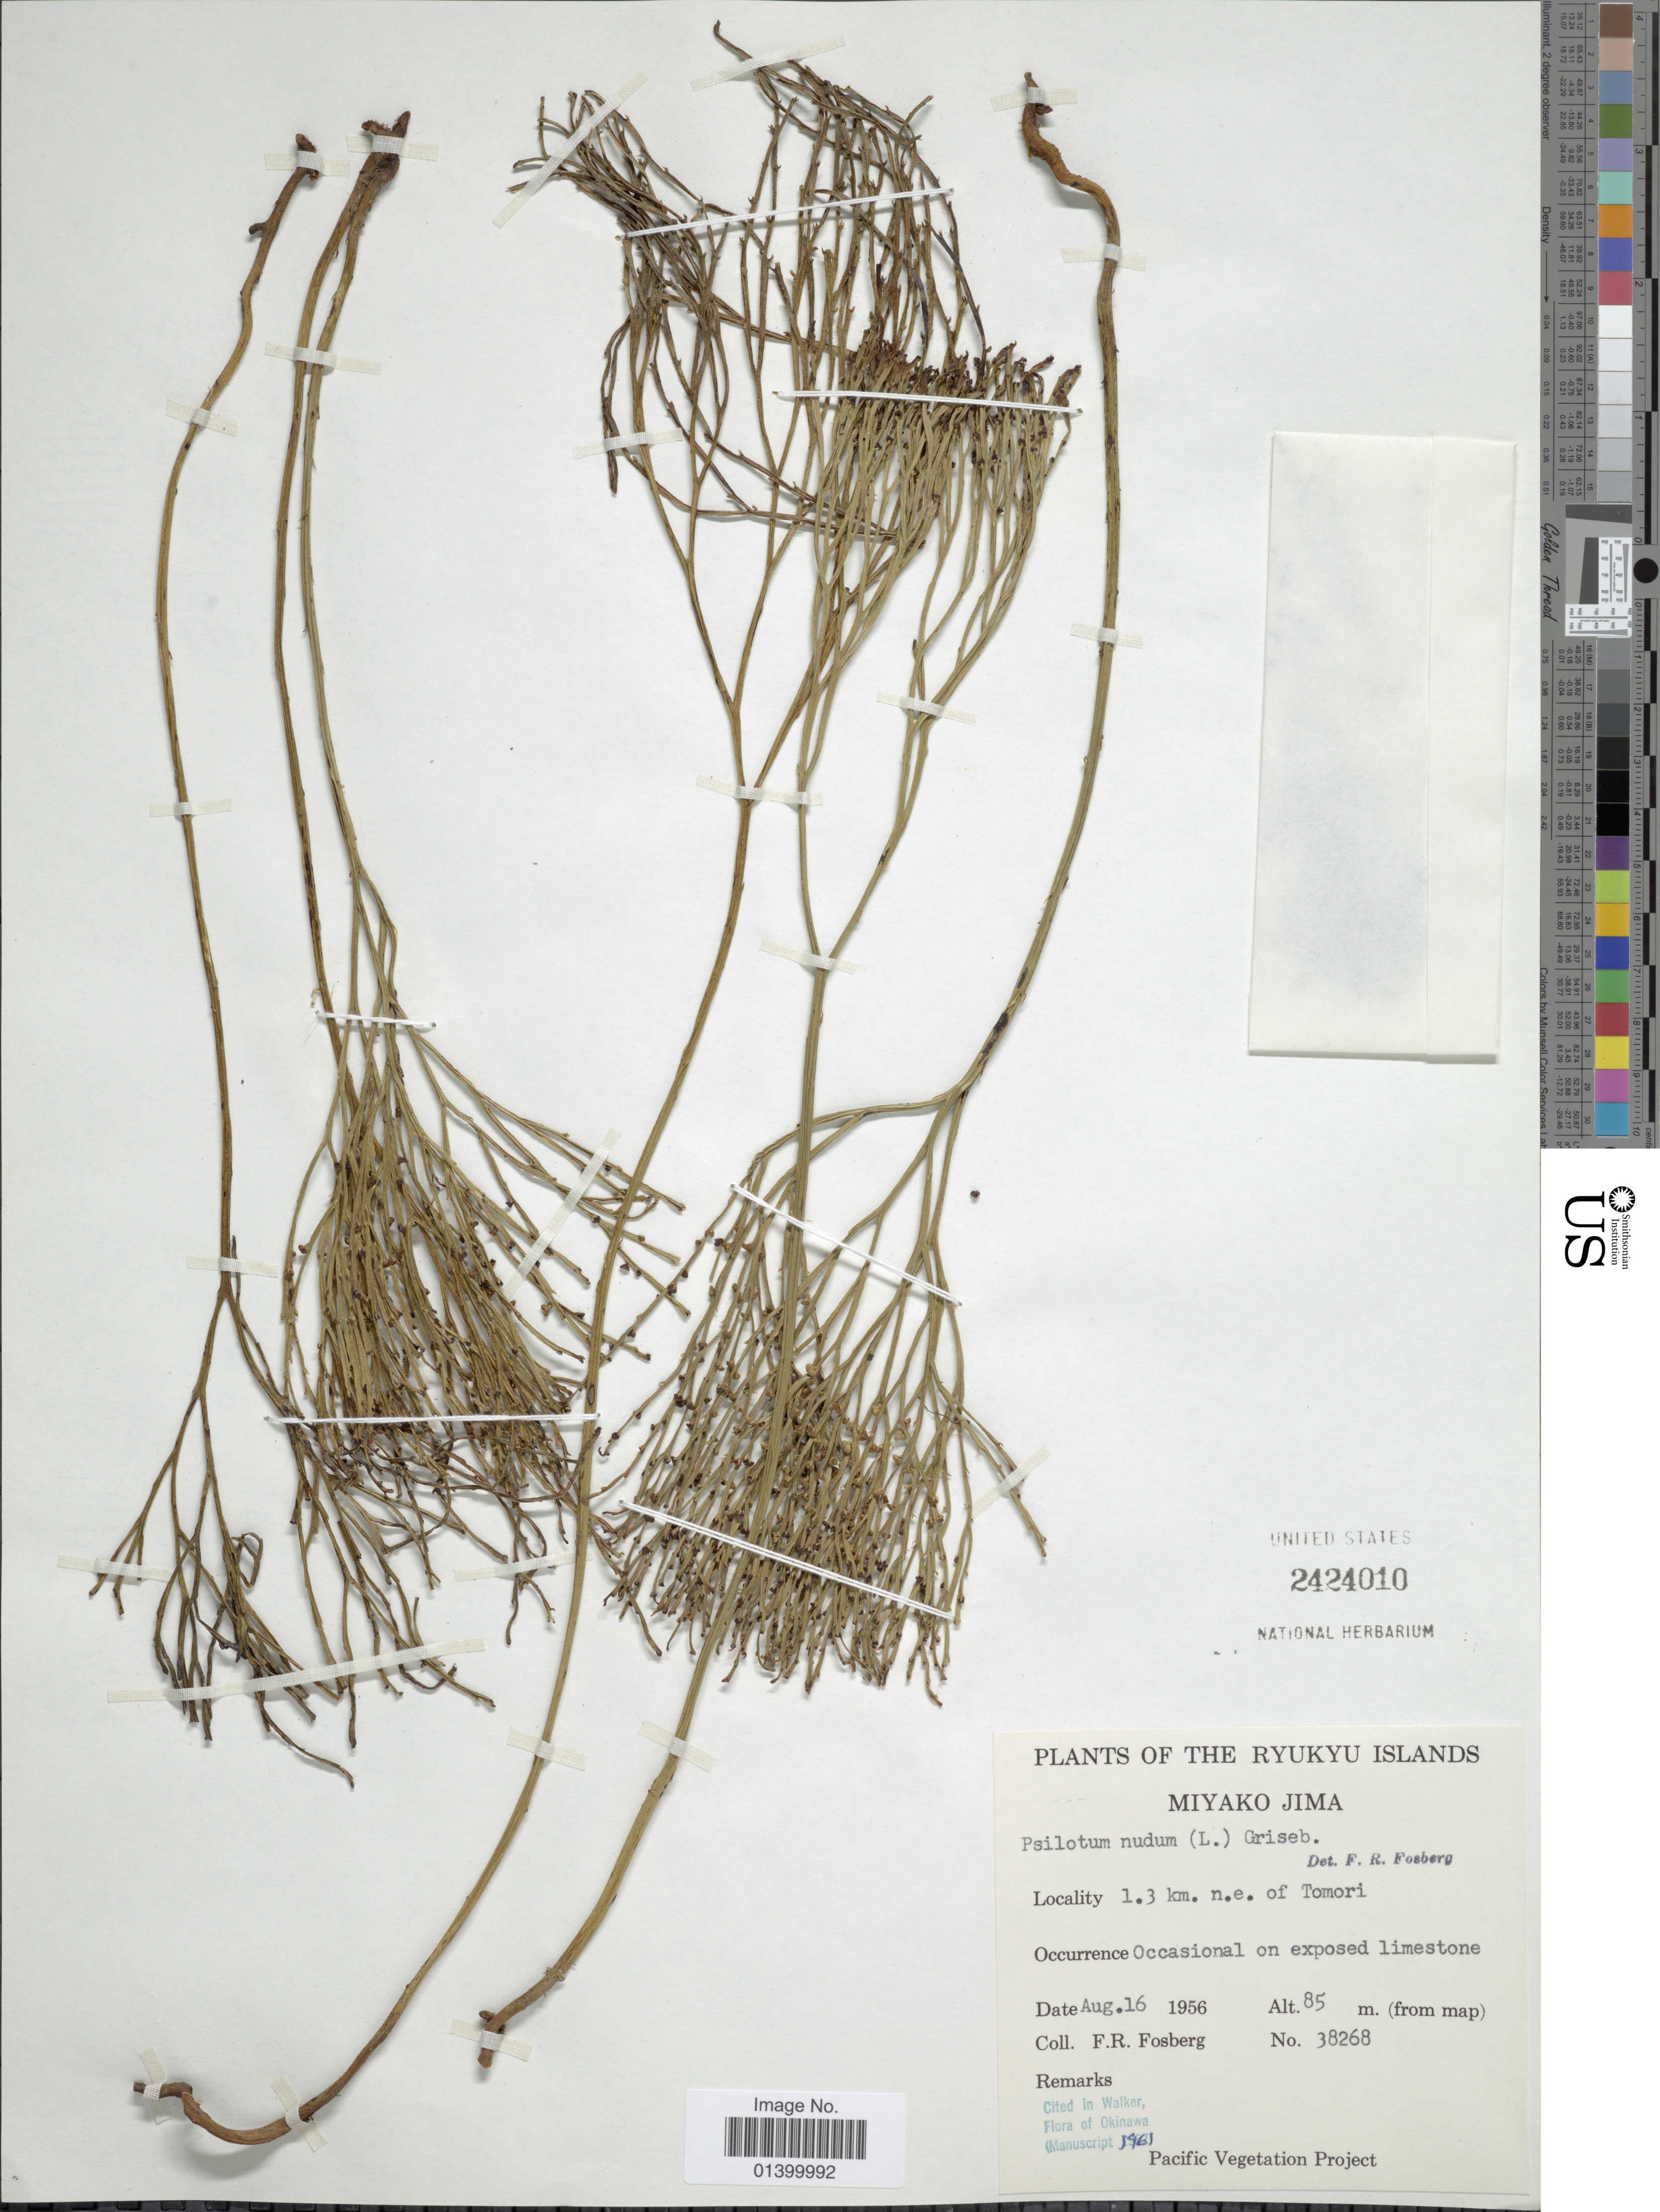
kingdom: Plantae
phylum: Tracheophyta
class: Polypodiopsida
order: Psilotales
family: Psilotaceae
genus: Psilotum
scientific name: Psilotum nudum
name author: (L.) P. Beauv.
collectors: F. R. Fosberg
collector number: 38268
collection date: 1956-08-16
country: Japan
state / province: Okinawa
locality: Ryukyu Islands. Miyako Jima. 1.3 km. n.e. of Tomori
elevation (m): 85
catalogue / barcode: US 2424010